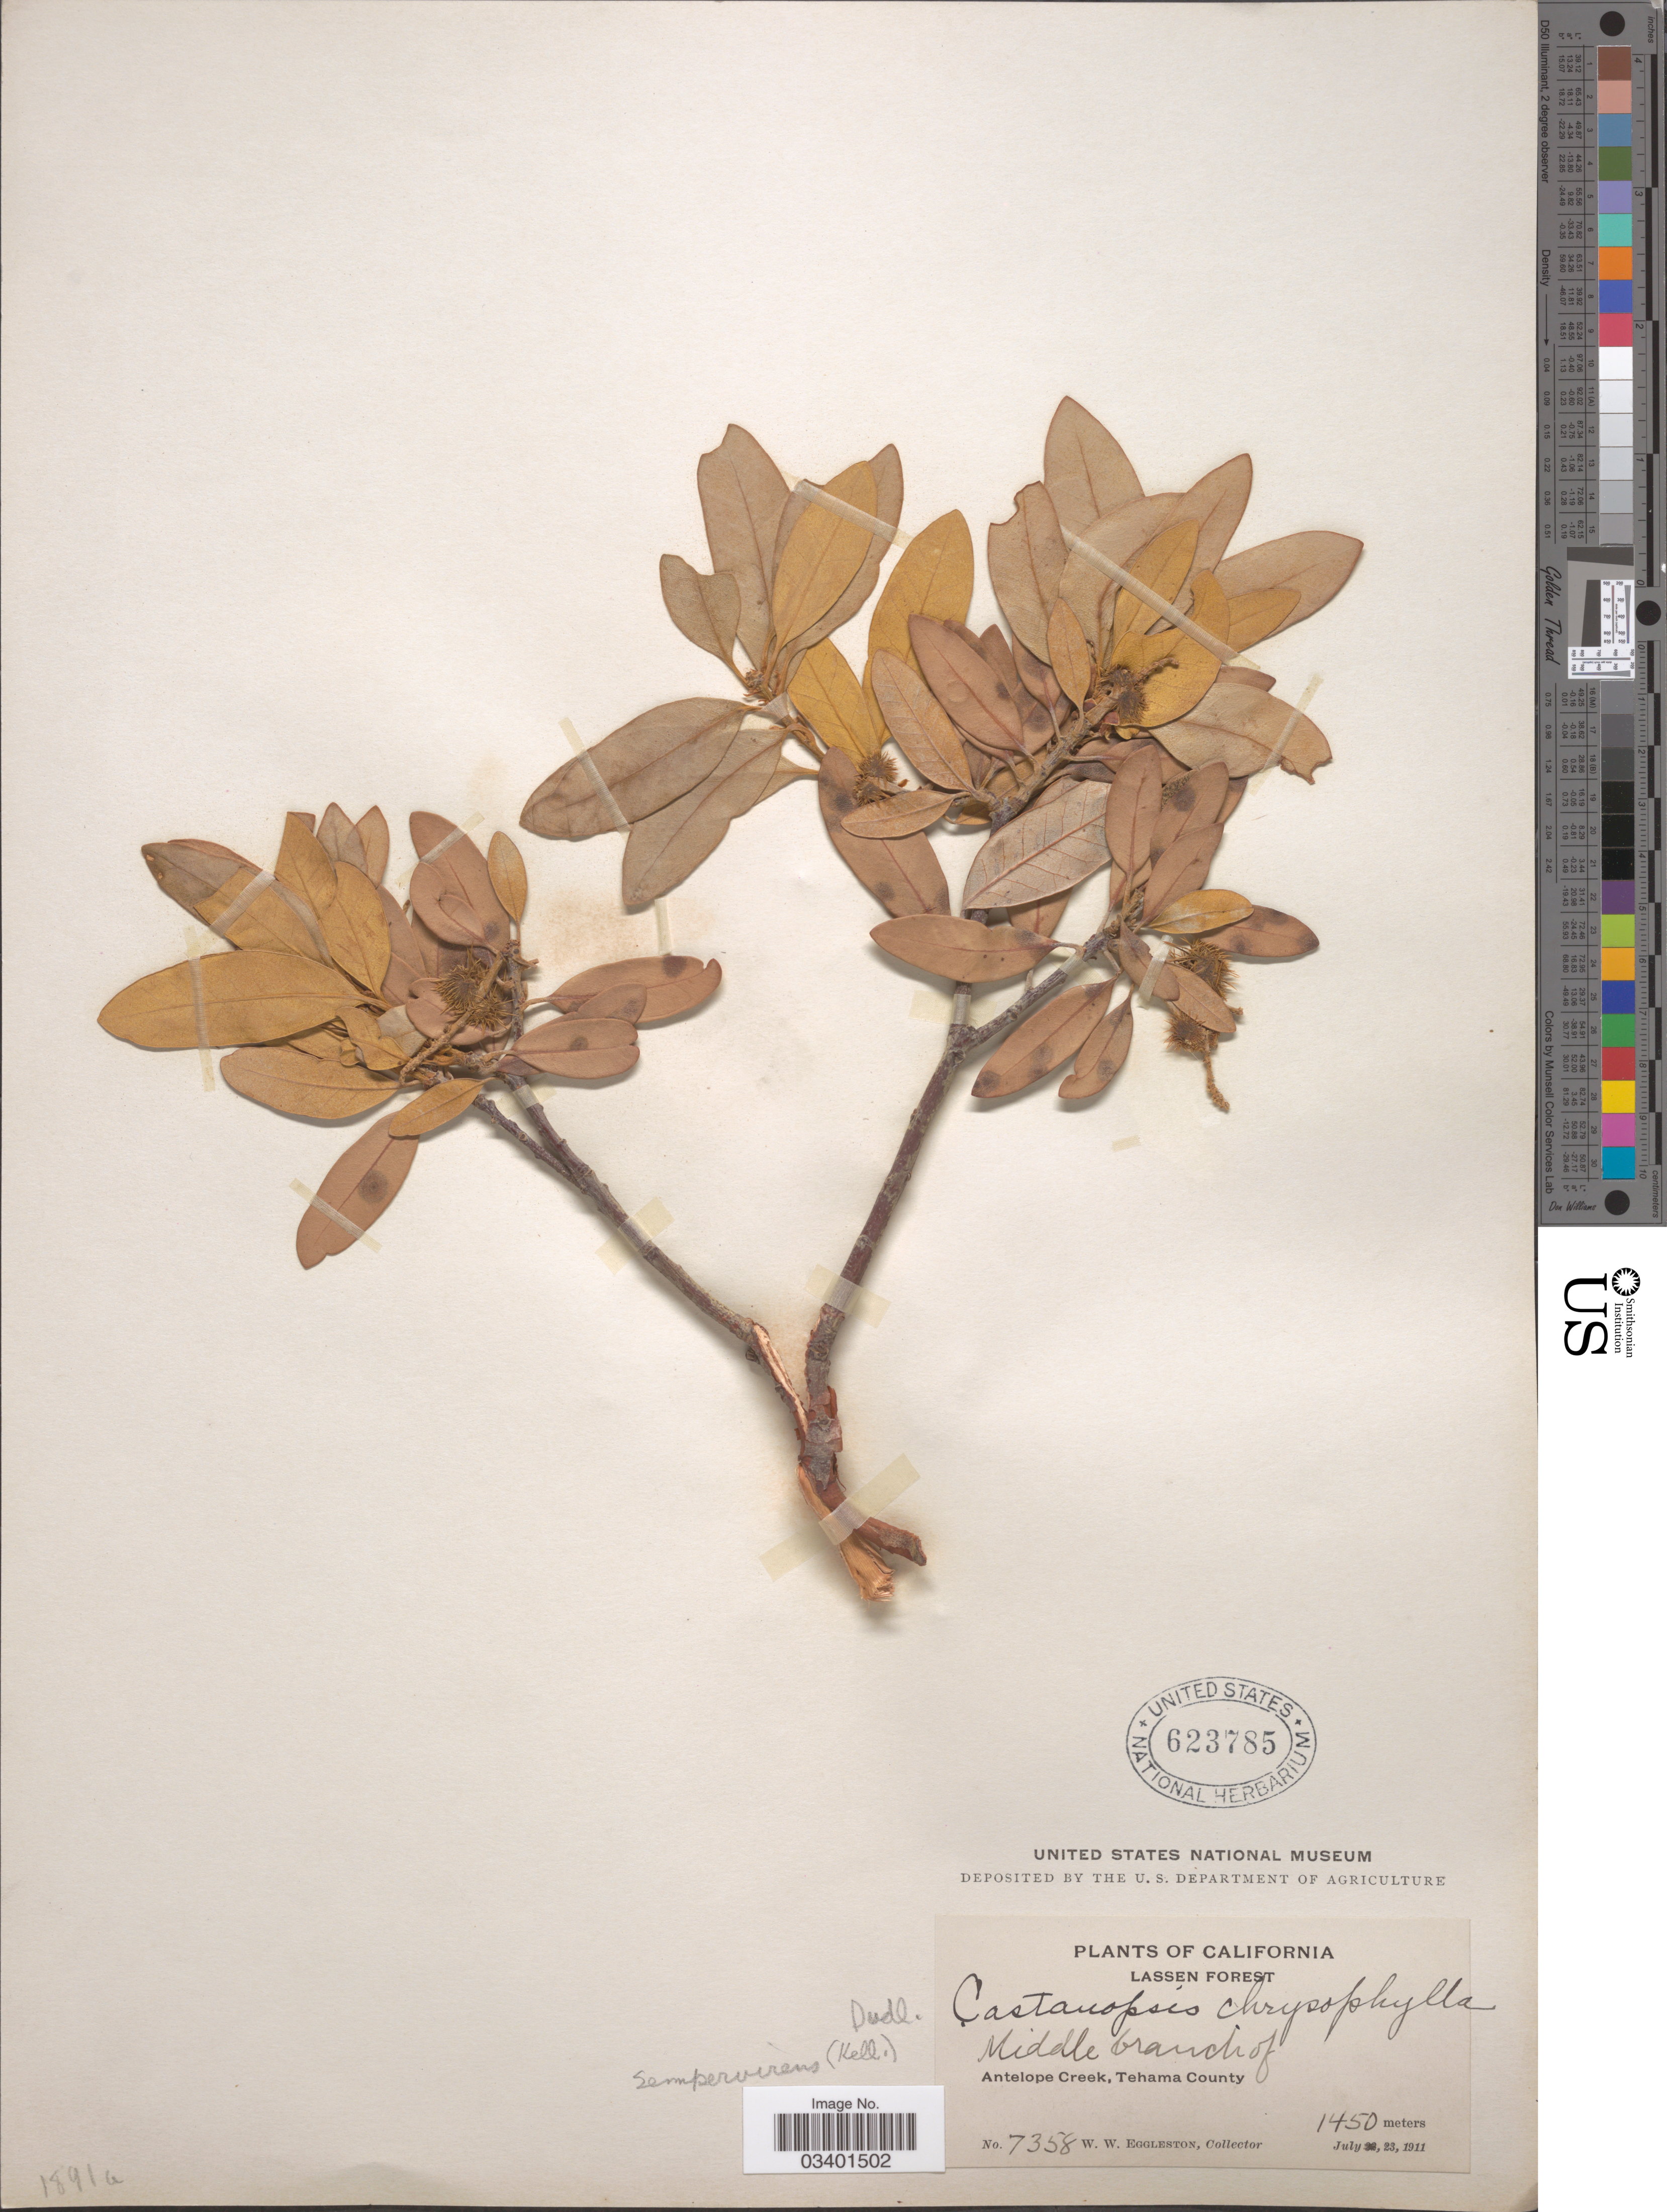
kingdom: Plantae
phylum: Tracheophyta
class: Magnoliopsida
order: Fagales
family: Fagaceae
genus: Chrysolepis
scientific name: Chrysolepis sempervirens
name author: (Kellogg) Hjelmq.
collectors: W. W. Eggleston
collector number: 7358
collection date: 1911-07-23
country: United States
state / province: California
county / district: Tehama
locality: Lassen Forest. Middle branch of Antelope Creek, Tehama County.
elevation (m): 1450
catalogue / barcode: US 623785